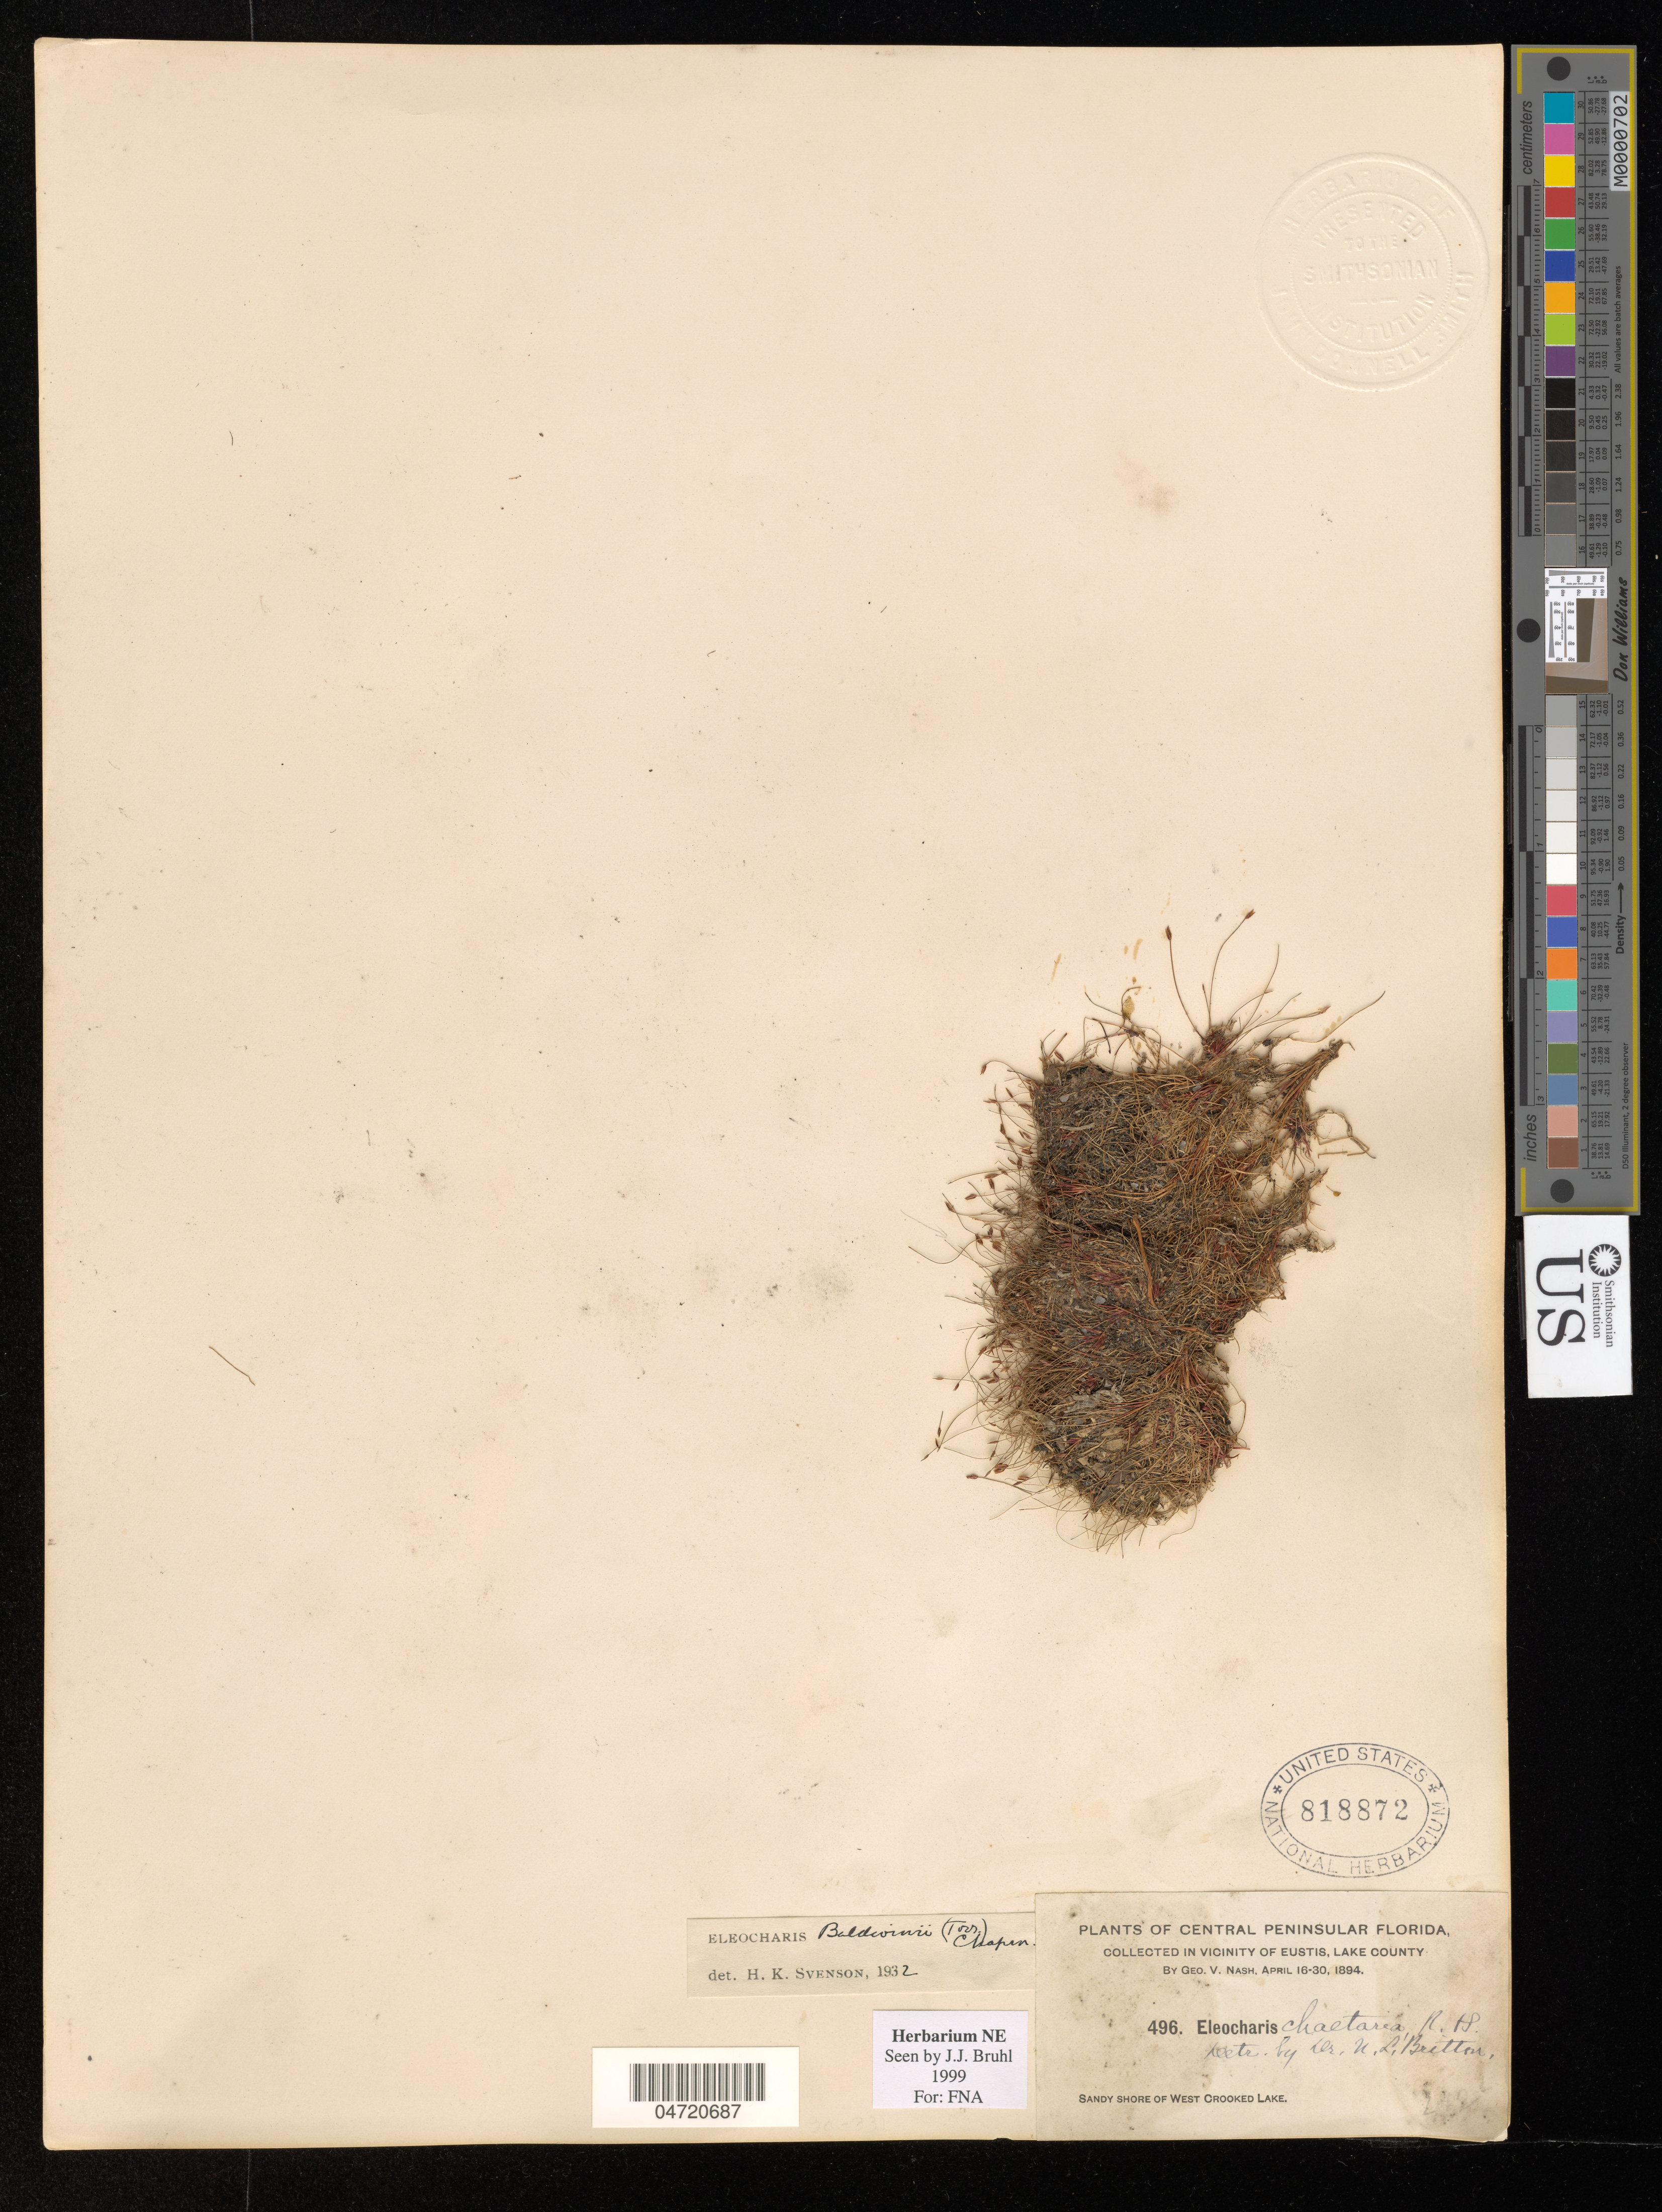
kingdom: Plantae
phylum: Tracheophyta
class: Liliopsida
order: Poales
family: Cyperaceae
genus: Eleocharis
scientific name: Eleocharis baldwinii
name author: (Torr.) Chapm.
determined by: Bruhl, J. J., (NE), University of New England (AUSTRALIA)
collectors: G. V. Nash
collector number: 496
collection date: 1894-04-16/1894-04-30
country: United States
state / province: Florida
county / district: Lake County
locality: Vicinity of Eustis; shore of West Crooked Lake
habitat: Sandy shores of lake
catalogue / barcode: US 818872